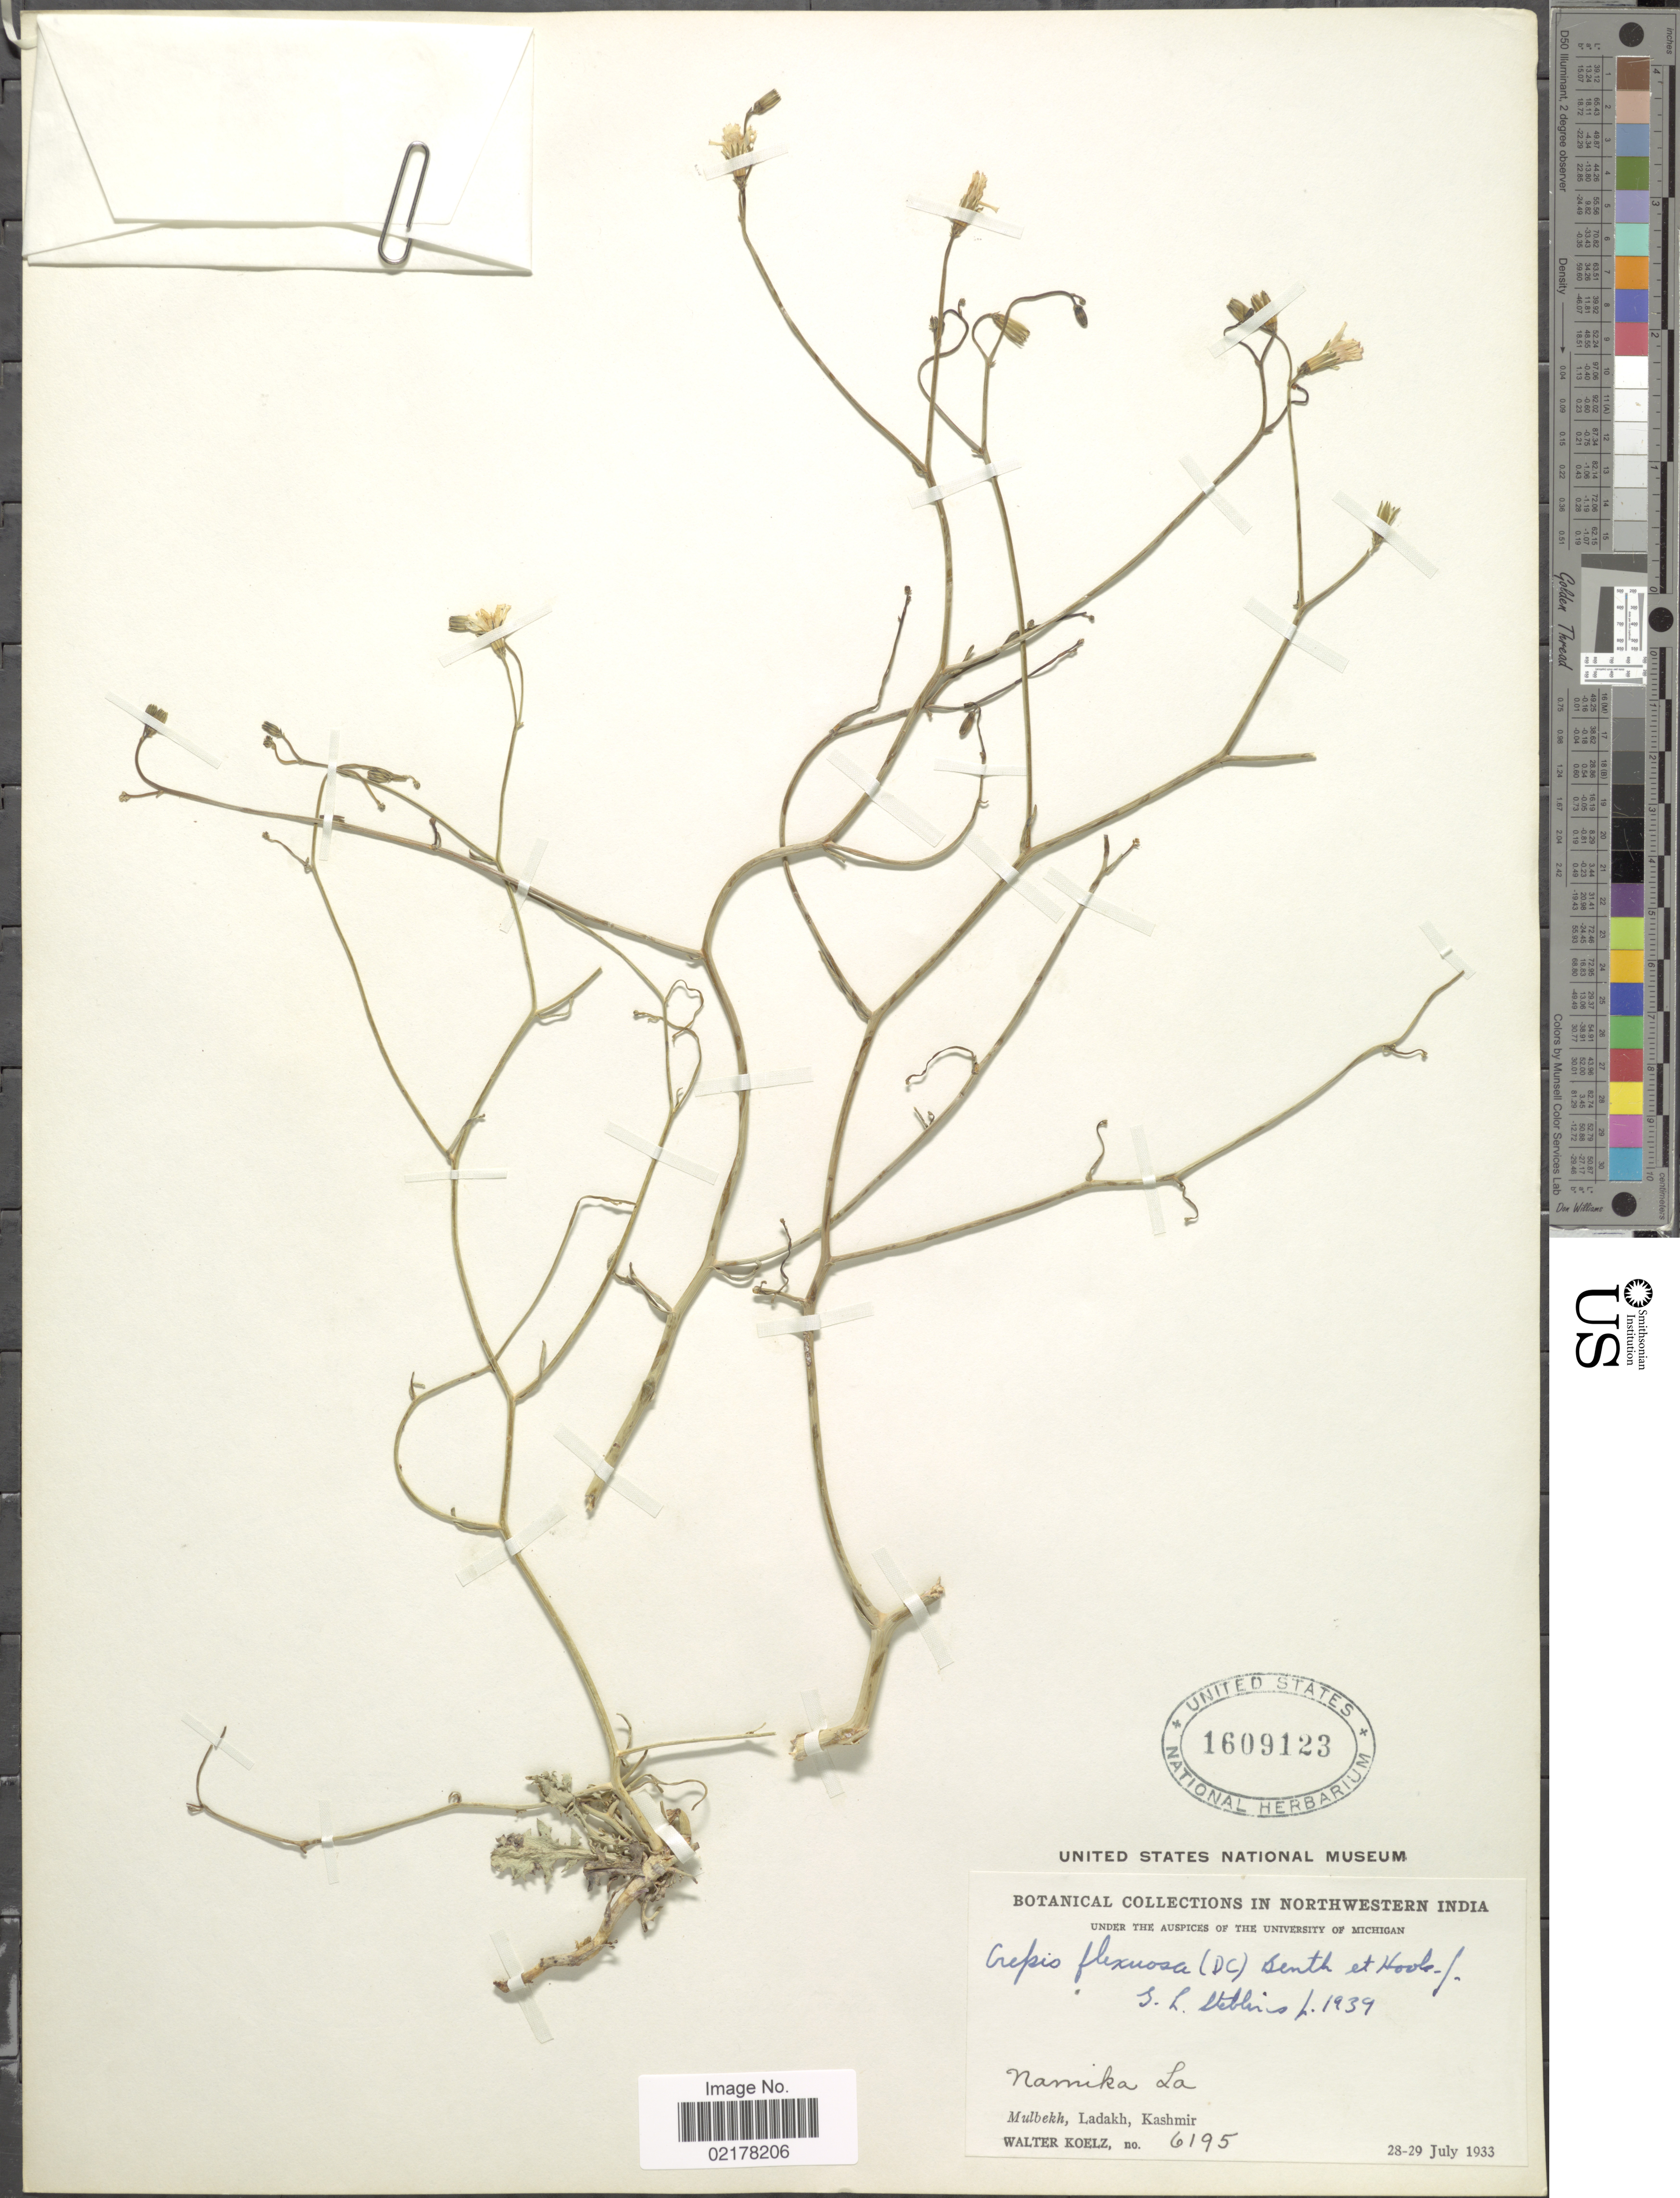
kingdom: Plantae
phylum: Tracheophyta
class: Magnoliopsida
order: Asterales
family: Asteraceae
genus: Askellia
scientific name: Askellia flexuosa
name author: (Ledeb.) W.A. Weber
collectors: W. N. Koelz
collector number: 6195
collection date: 1933-07-28/1933-07-29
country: India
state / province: Jammu and Kashmir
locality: Northwestern India. Mulbekh, Ladakh, Kashmir. Namika La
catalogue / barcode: US 1609123